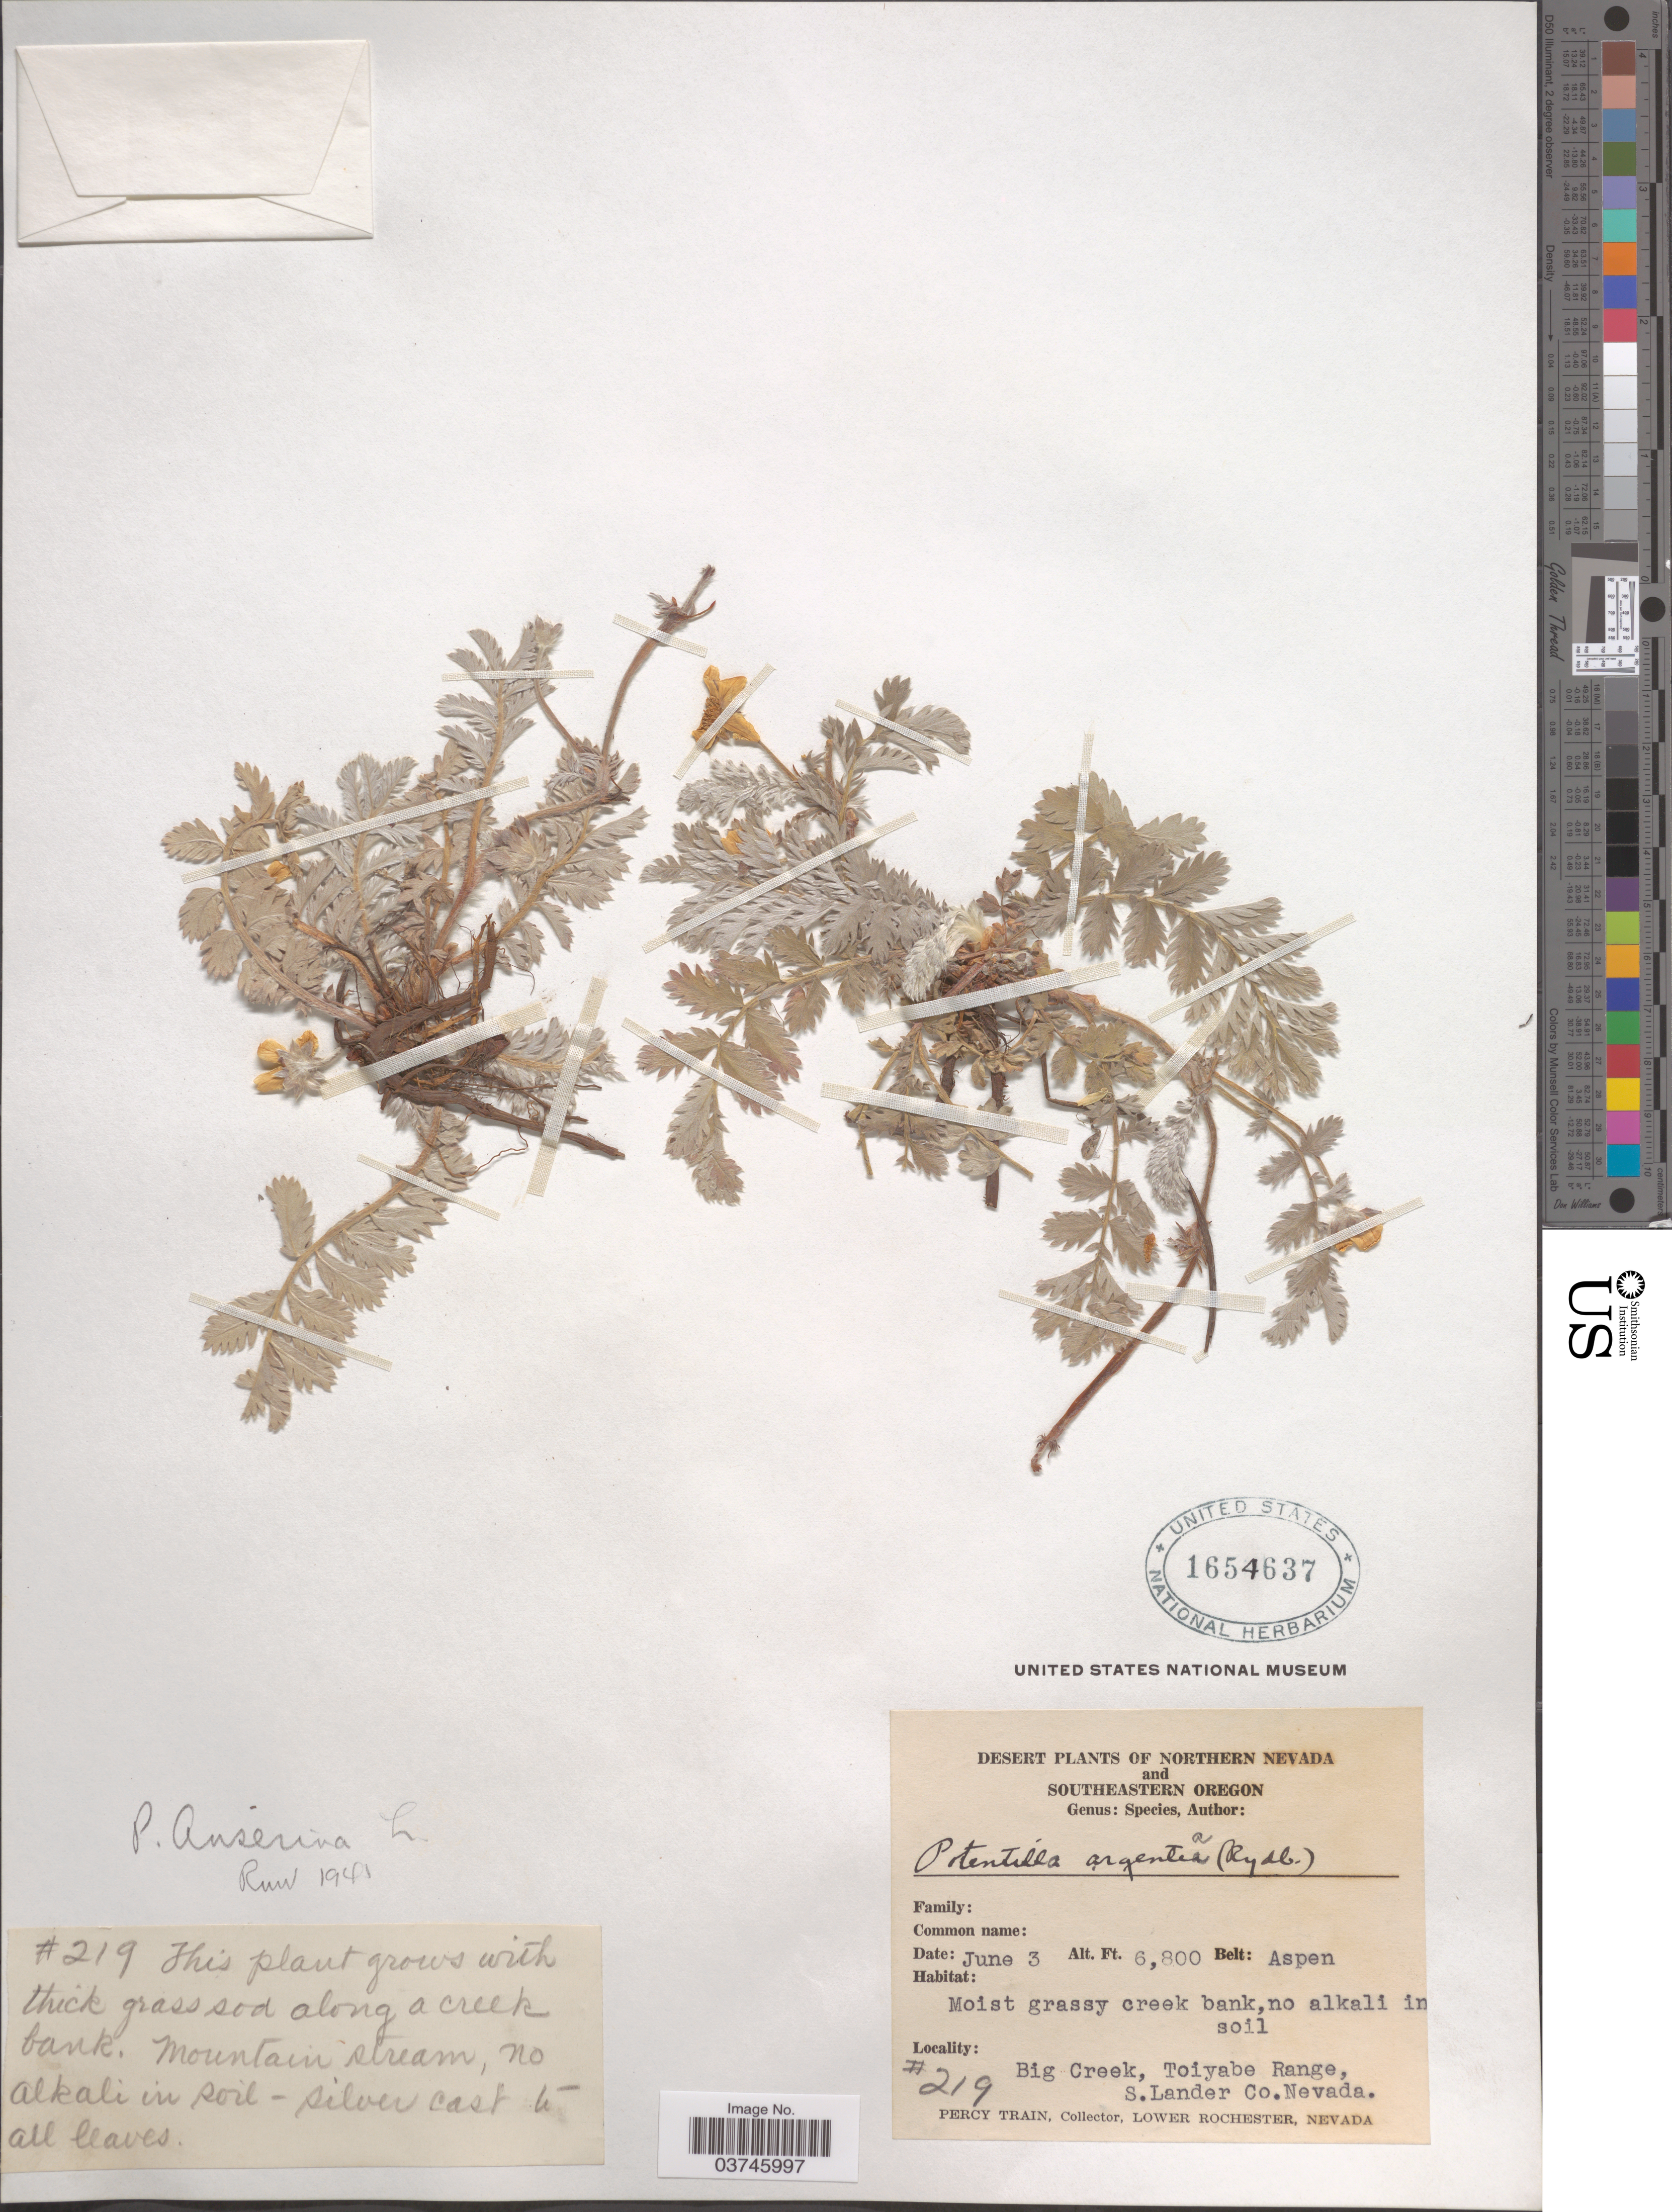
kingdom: Plantae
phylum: Tracheophyta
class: Magnoliopsida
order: Rosales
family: Rosaceae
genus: Argentina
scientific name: Argentina anserina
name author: (L.) Rydb.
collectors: P. Train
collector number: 219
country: United States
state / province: Nevada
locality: Big Creek, Toiyabe Range, S. Lander Co. Northern Nevada.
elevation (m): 2073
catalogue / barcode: US 1654637